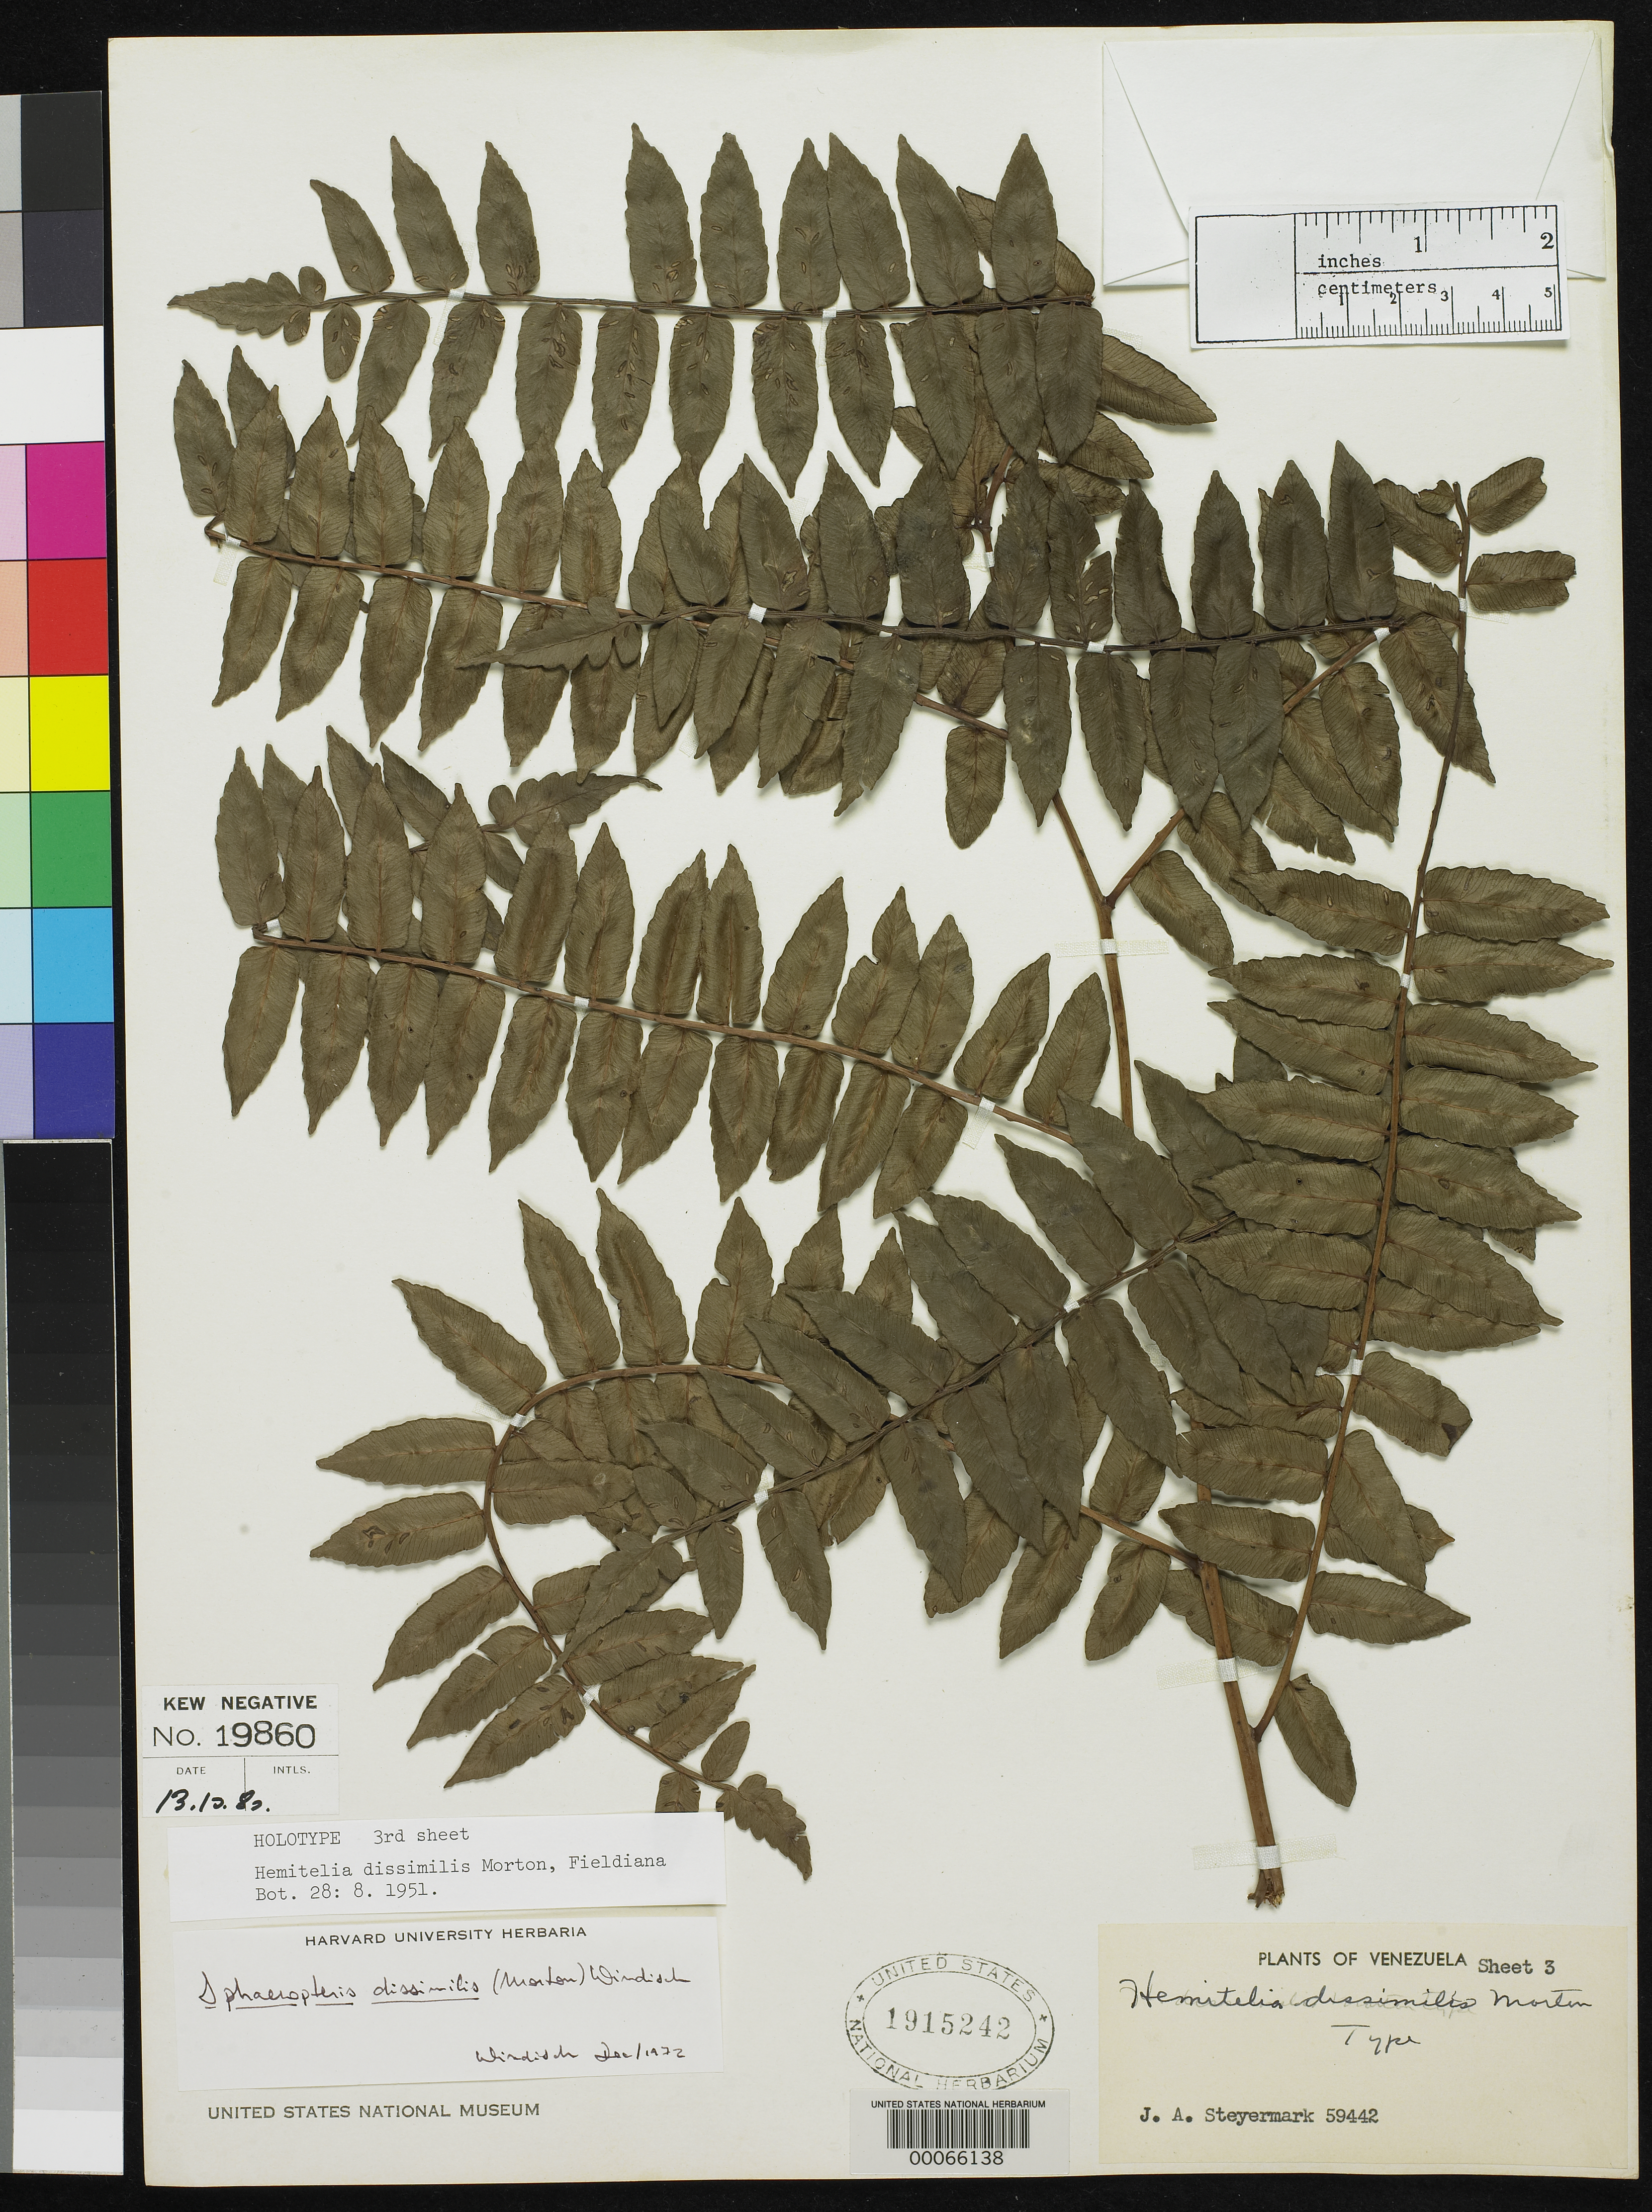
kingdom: Plantae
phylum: Tracheophyta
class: Polypodiopsida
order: Cyatheales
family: Cyatheaceae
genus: Hemitelia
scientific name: Hemitelia dissimilis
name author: C.V. Morton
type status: Holotype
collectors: J. Steyermark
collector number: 59442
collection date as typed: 27 Oct 1944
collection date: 1944-10-27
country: Venezuela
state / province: Bolivar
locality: Ptari-tepui, south facing slopes between Large Lunch River & Misty Kathy camp.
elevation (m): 1500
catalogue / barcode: US 1915242